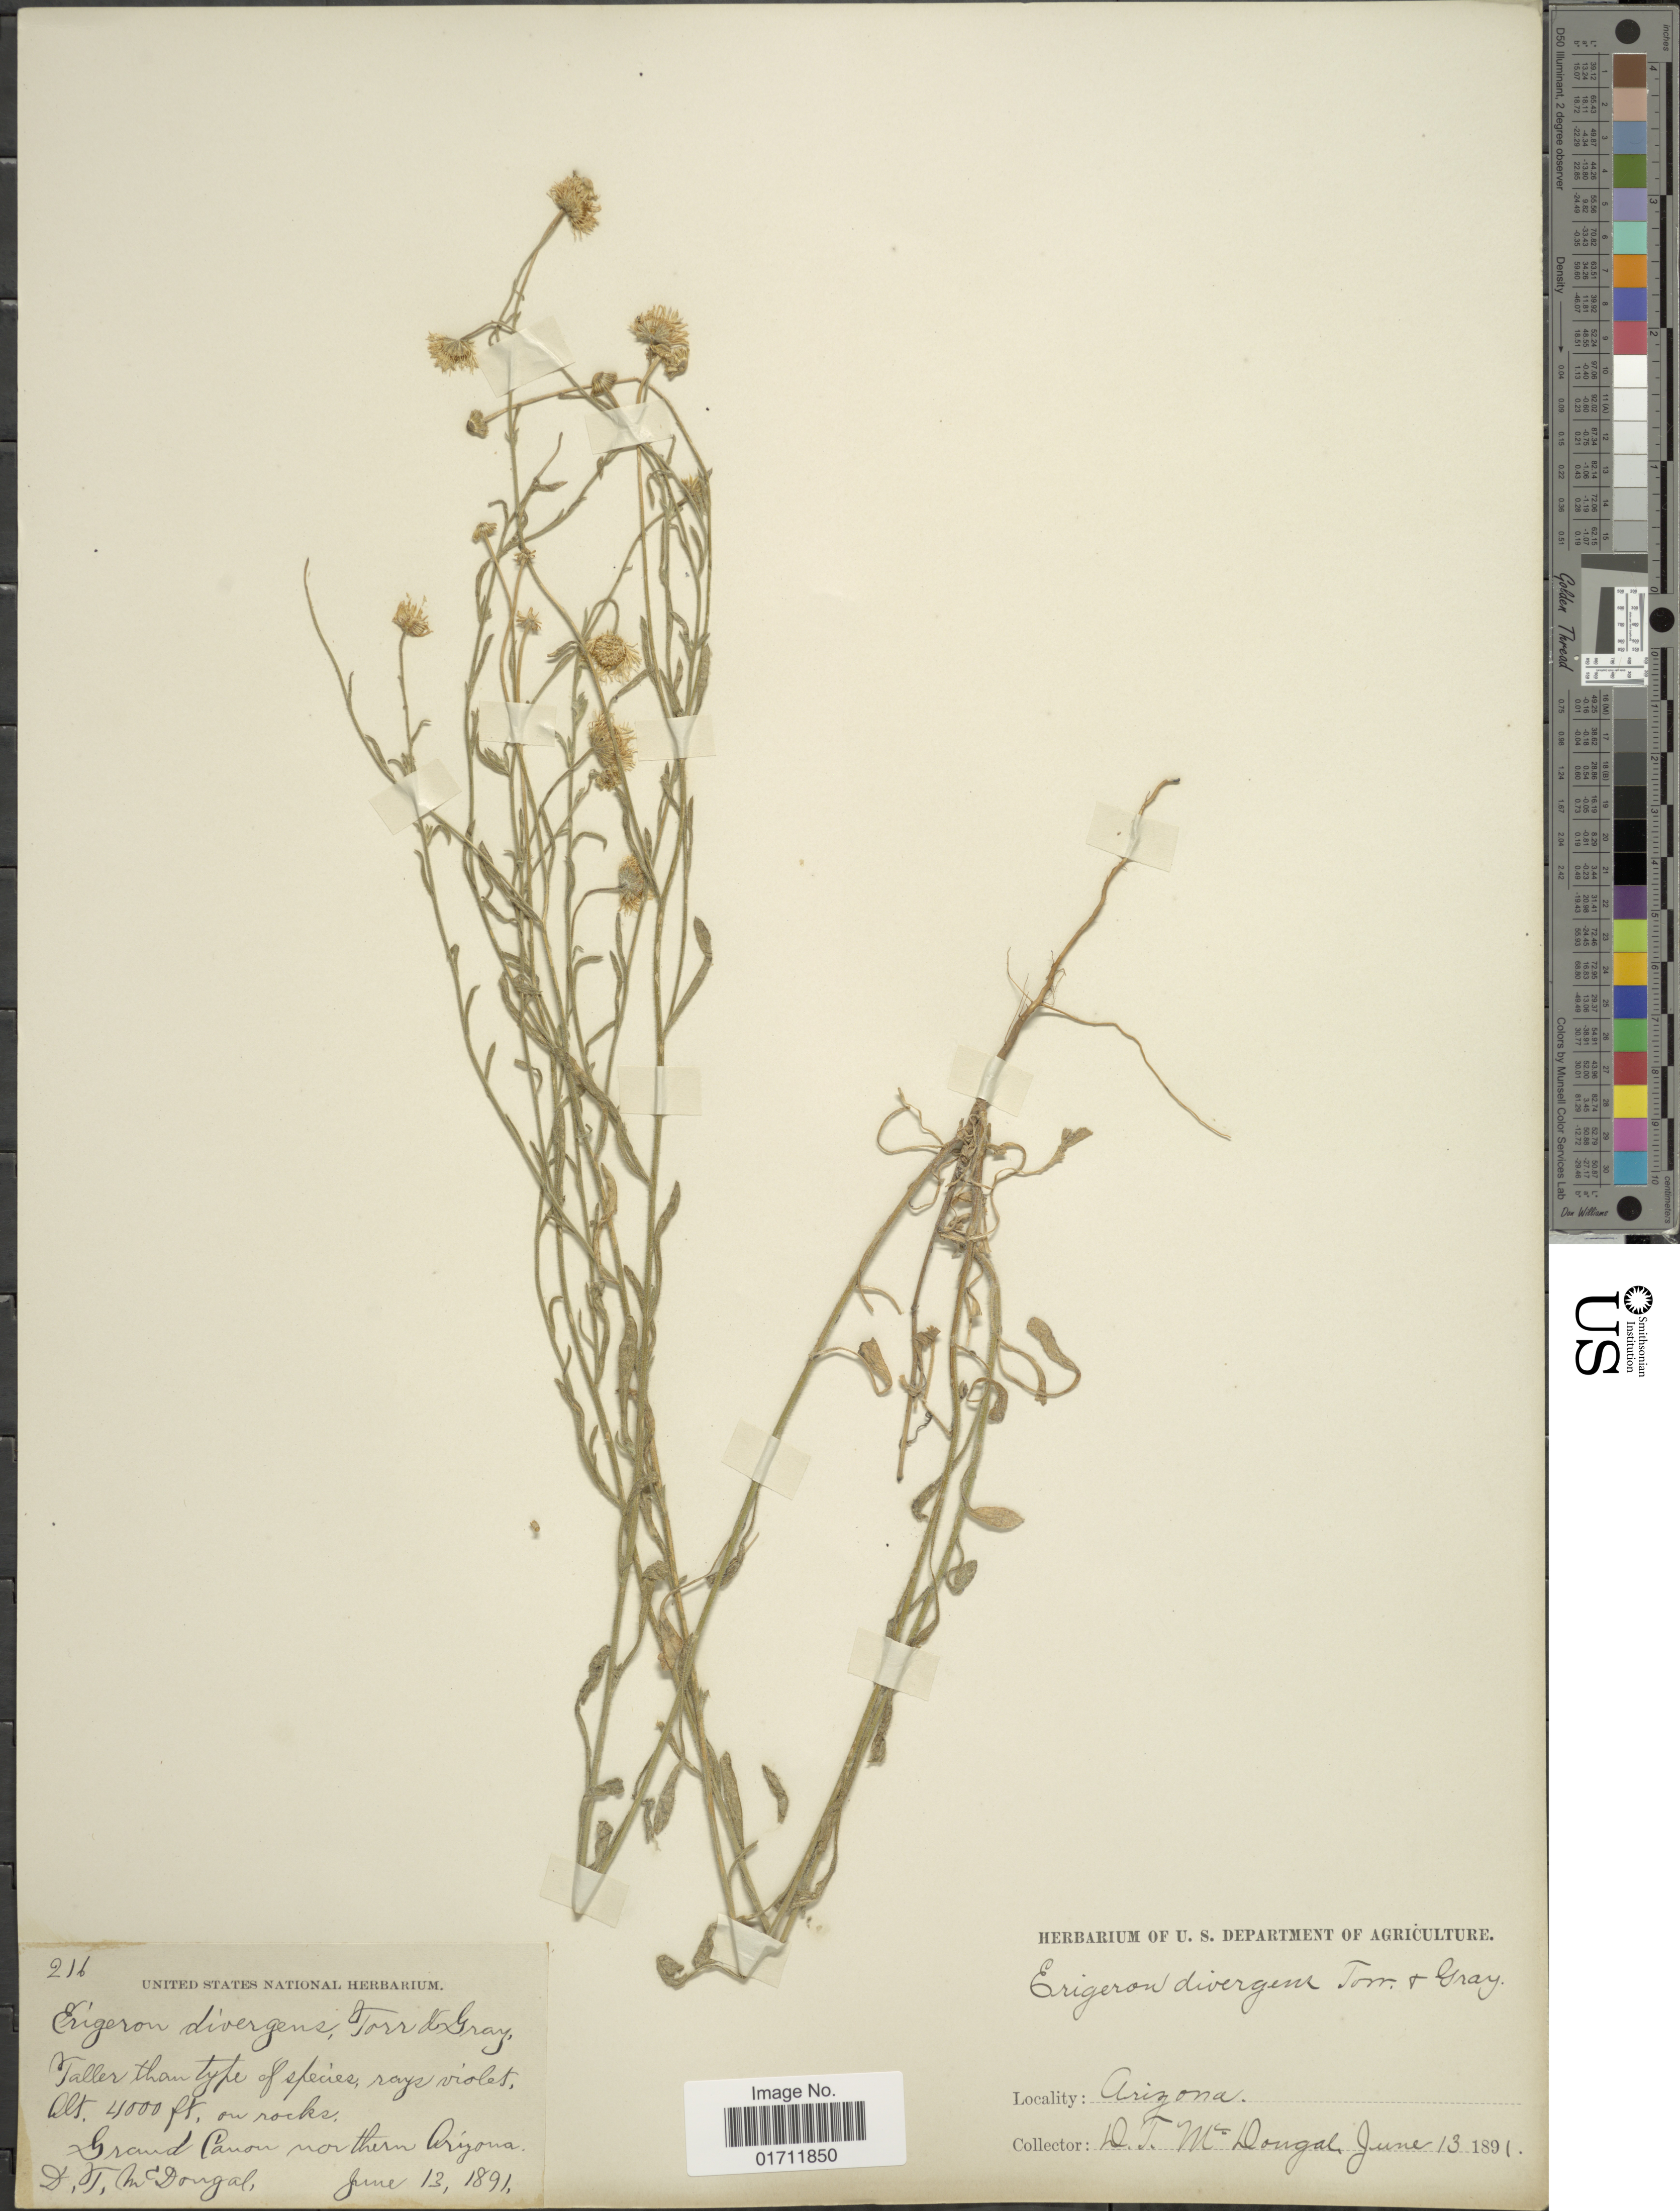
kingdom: Plantae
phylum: Tracheophyta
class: Magnoliopsida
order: Asterales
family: Asteraceae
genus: Erigeron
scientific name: Erigeron divergens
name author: Torr. & A. Gray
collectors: D. McDougal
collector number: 216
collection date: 1891-06-13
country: United States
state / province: Arizona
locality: Grand Canon northern Arizona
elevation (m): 1219